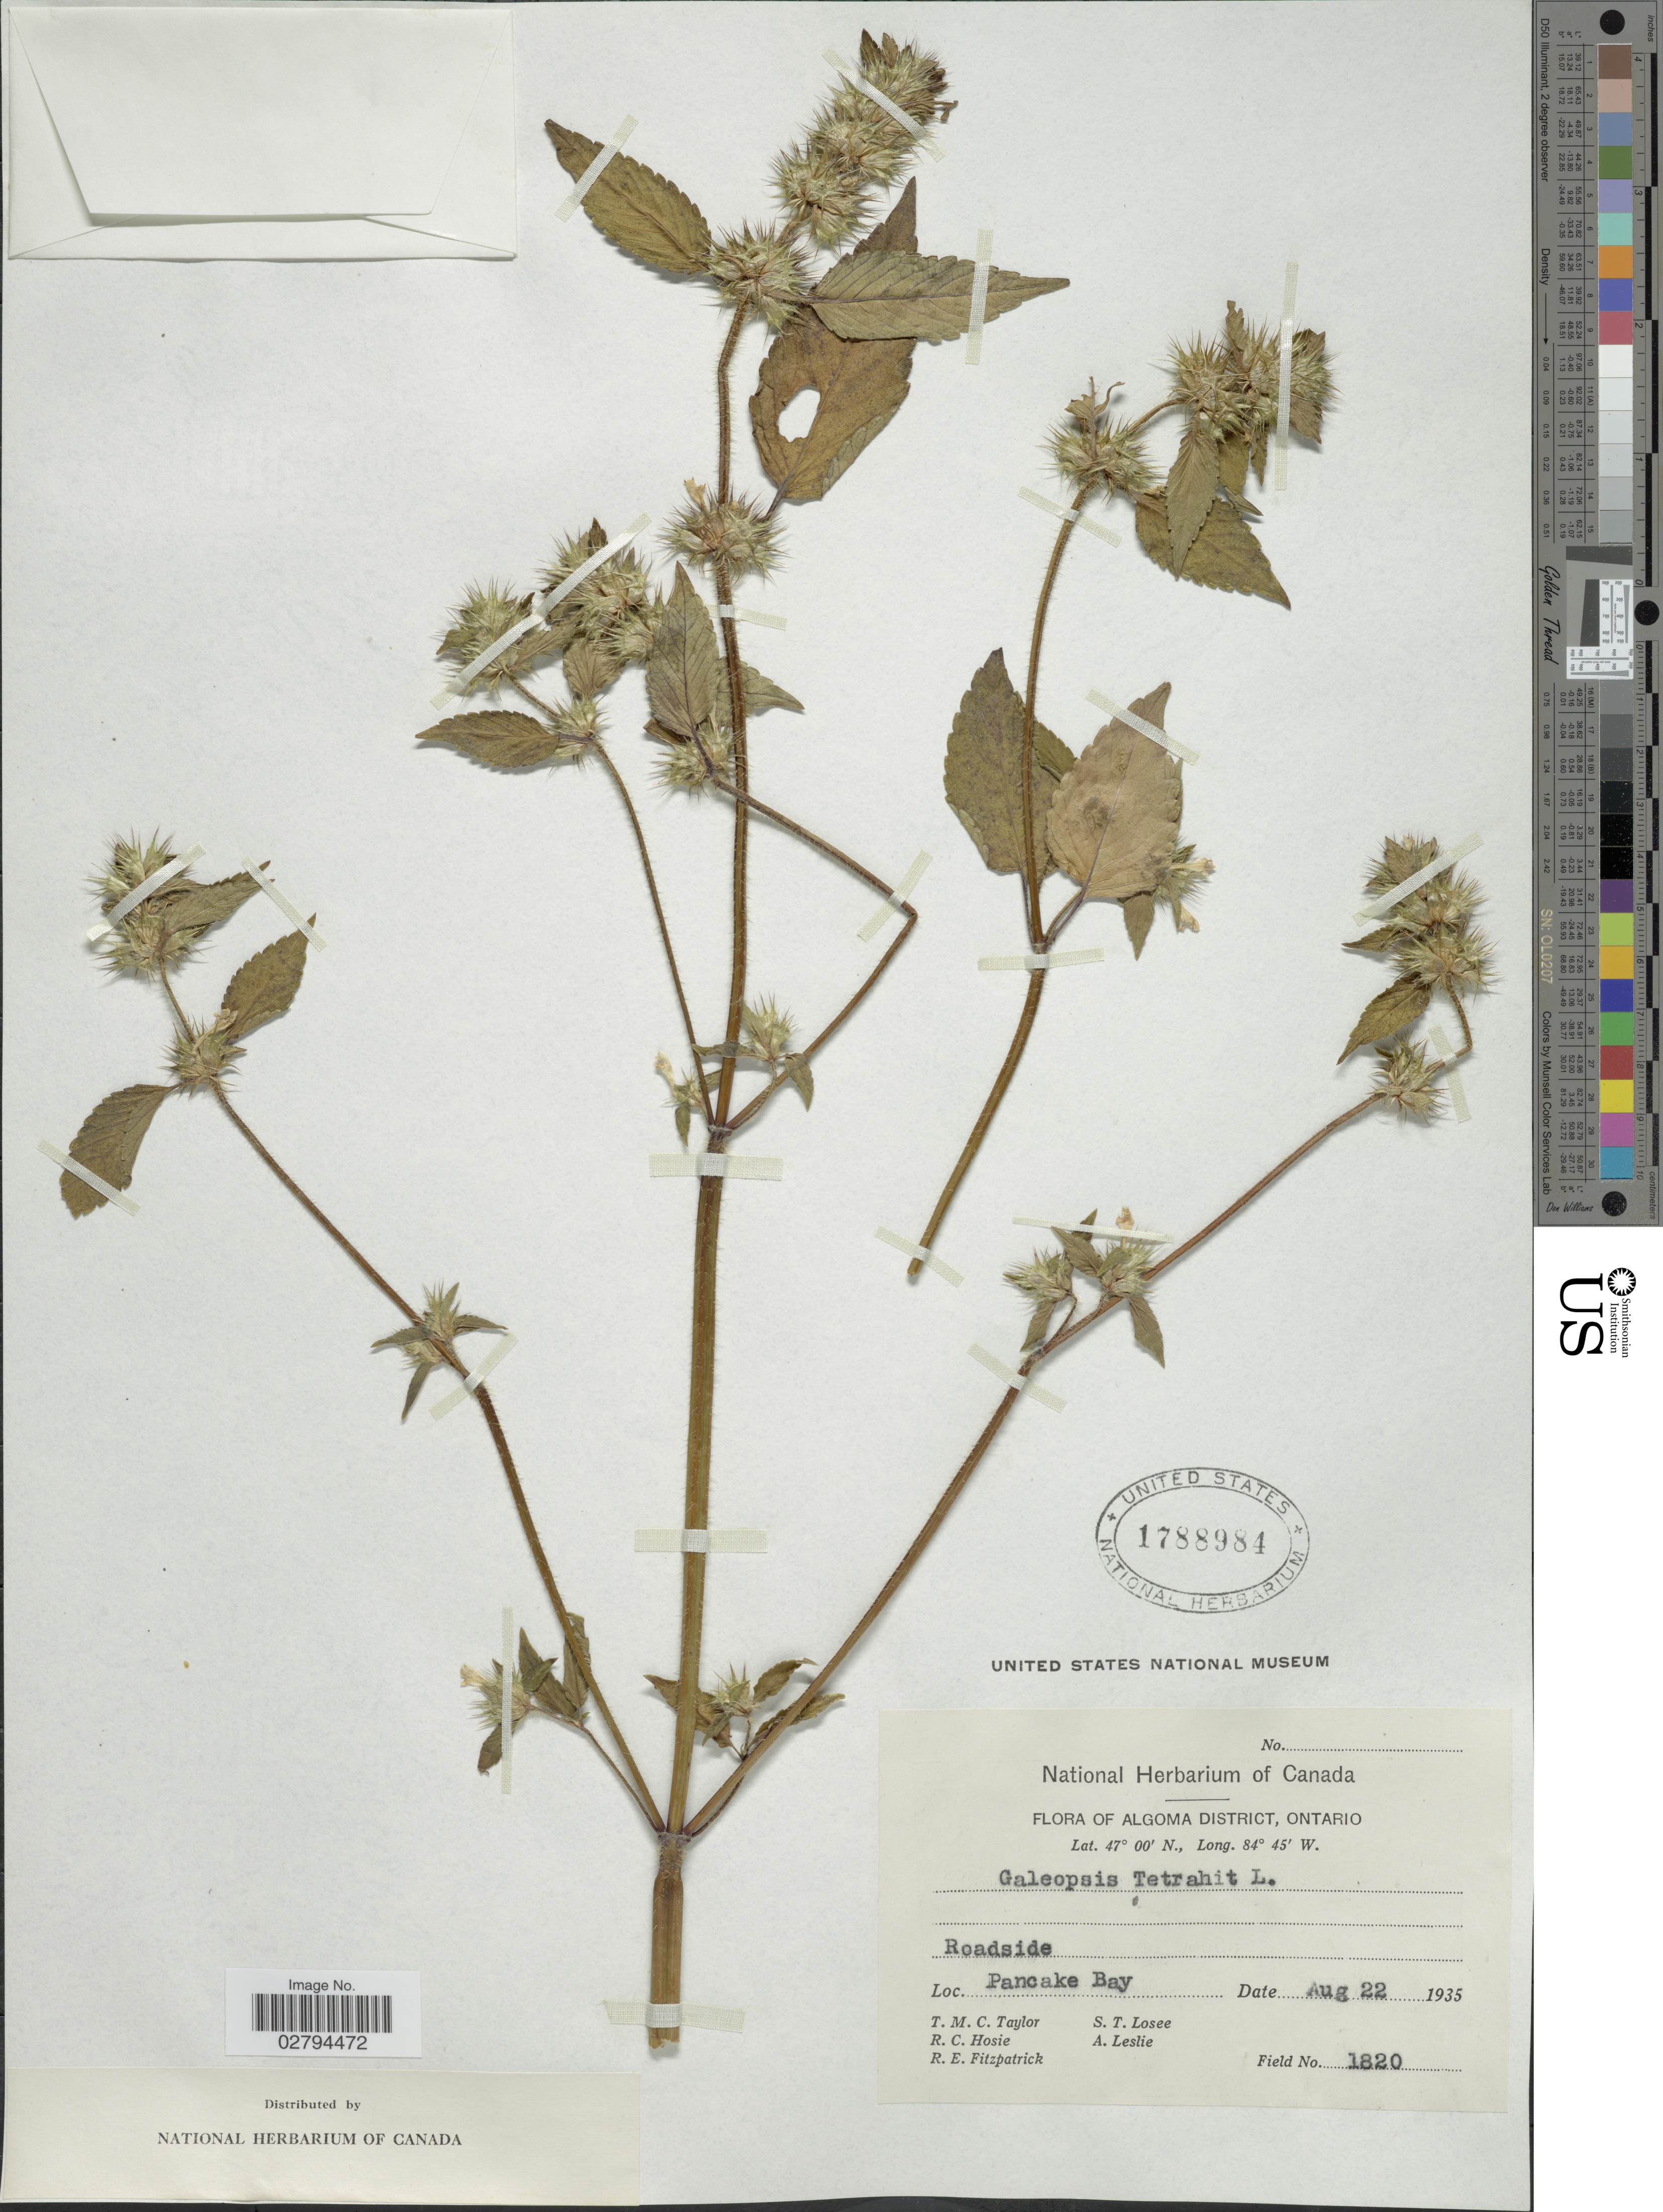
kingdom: Plantae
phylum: Tracheophyta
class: Magnoliopsida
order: Lamiales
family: Lamiaceae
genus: Galeopsis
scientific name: Galeopsis tetrahit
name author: L.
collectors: T. M. C. Taylor, R. Hosie, R. Fitzpatrick, S. Losee & A. Leslie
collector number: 1820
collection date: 1935-08-22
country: Canada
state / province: Ontario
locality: Algoma District. Pancake Bay.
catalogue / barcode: US 1788984